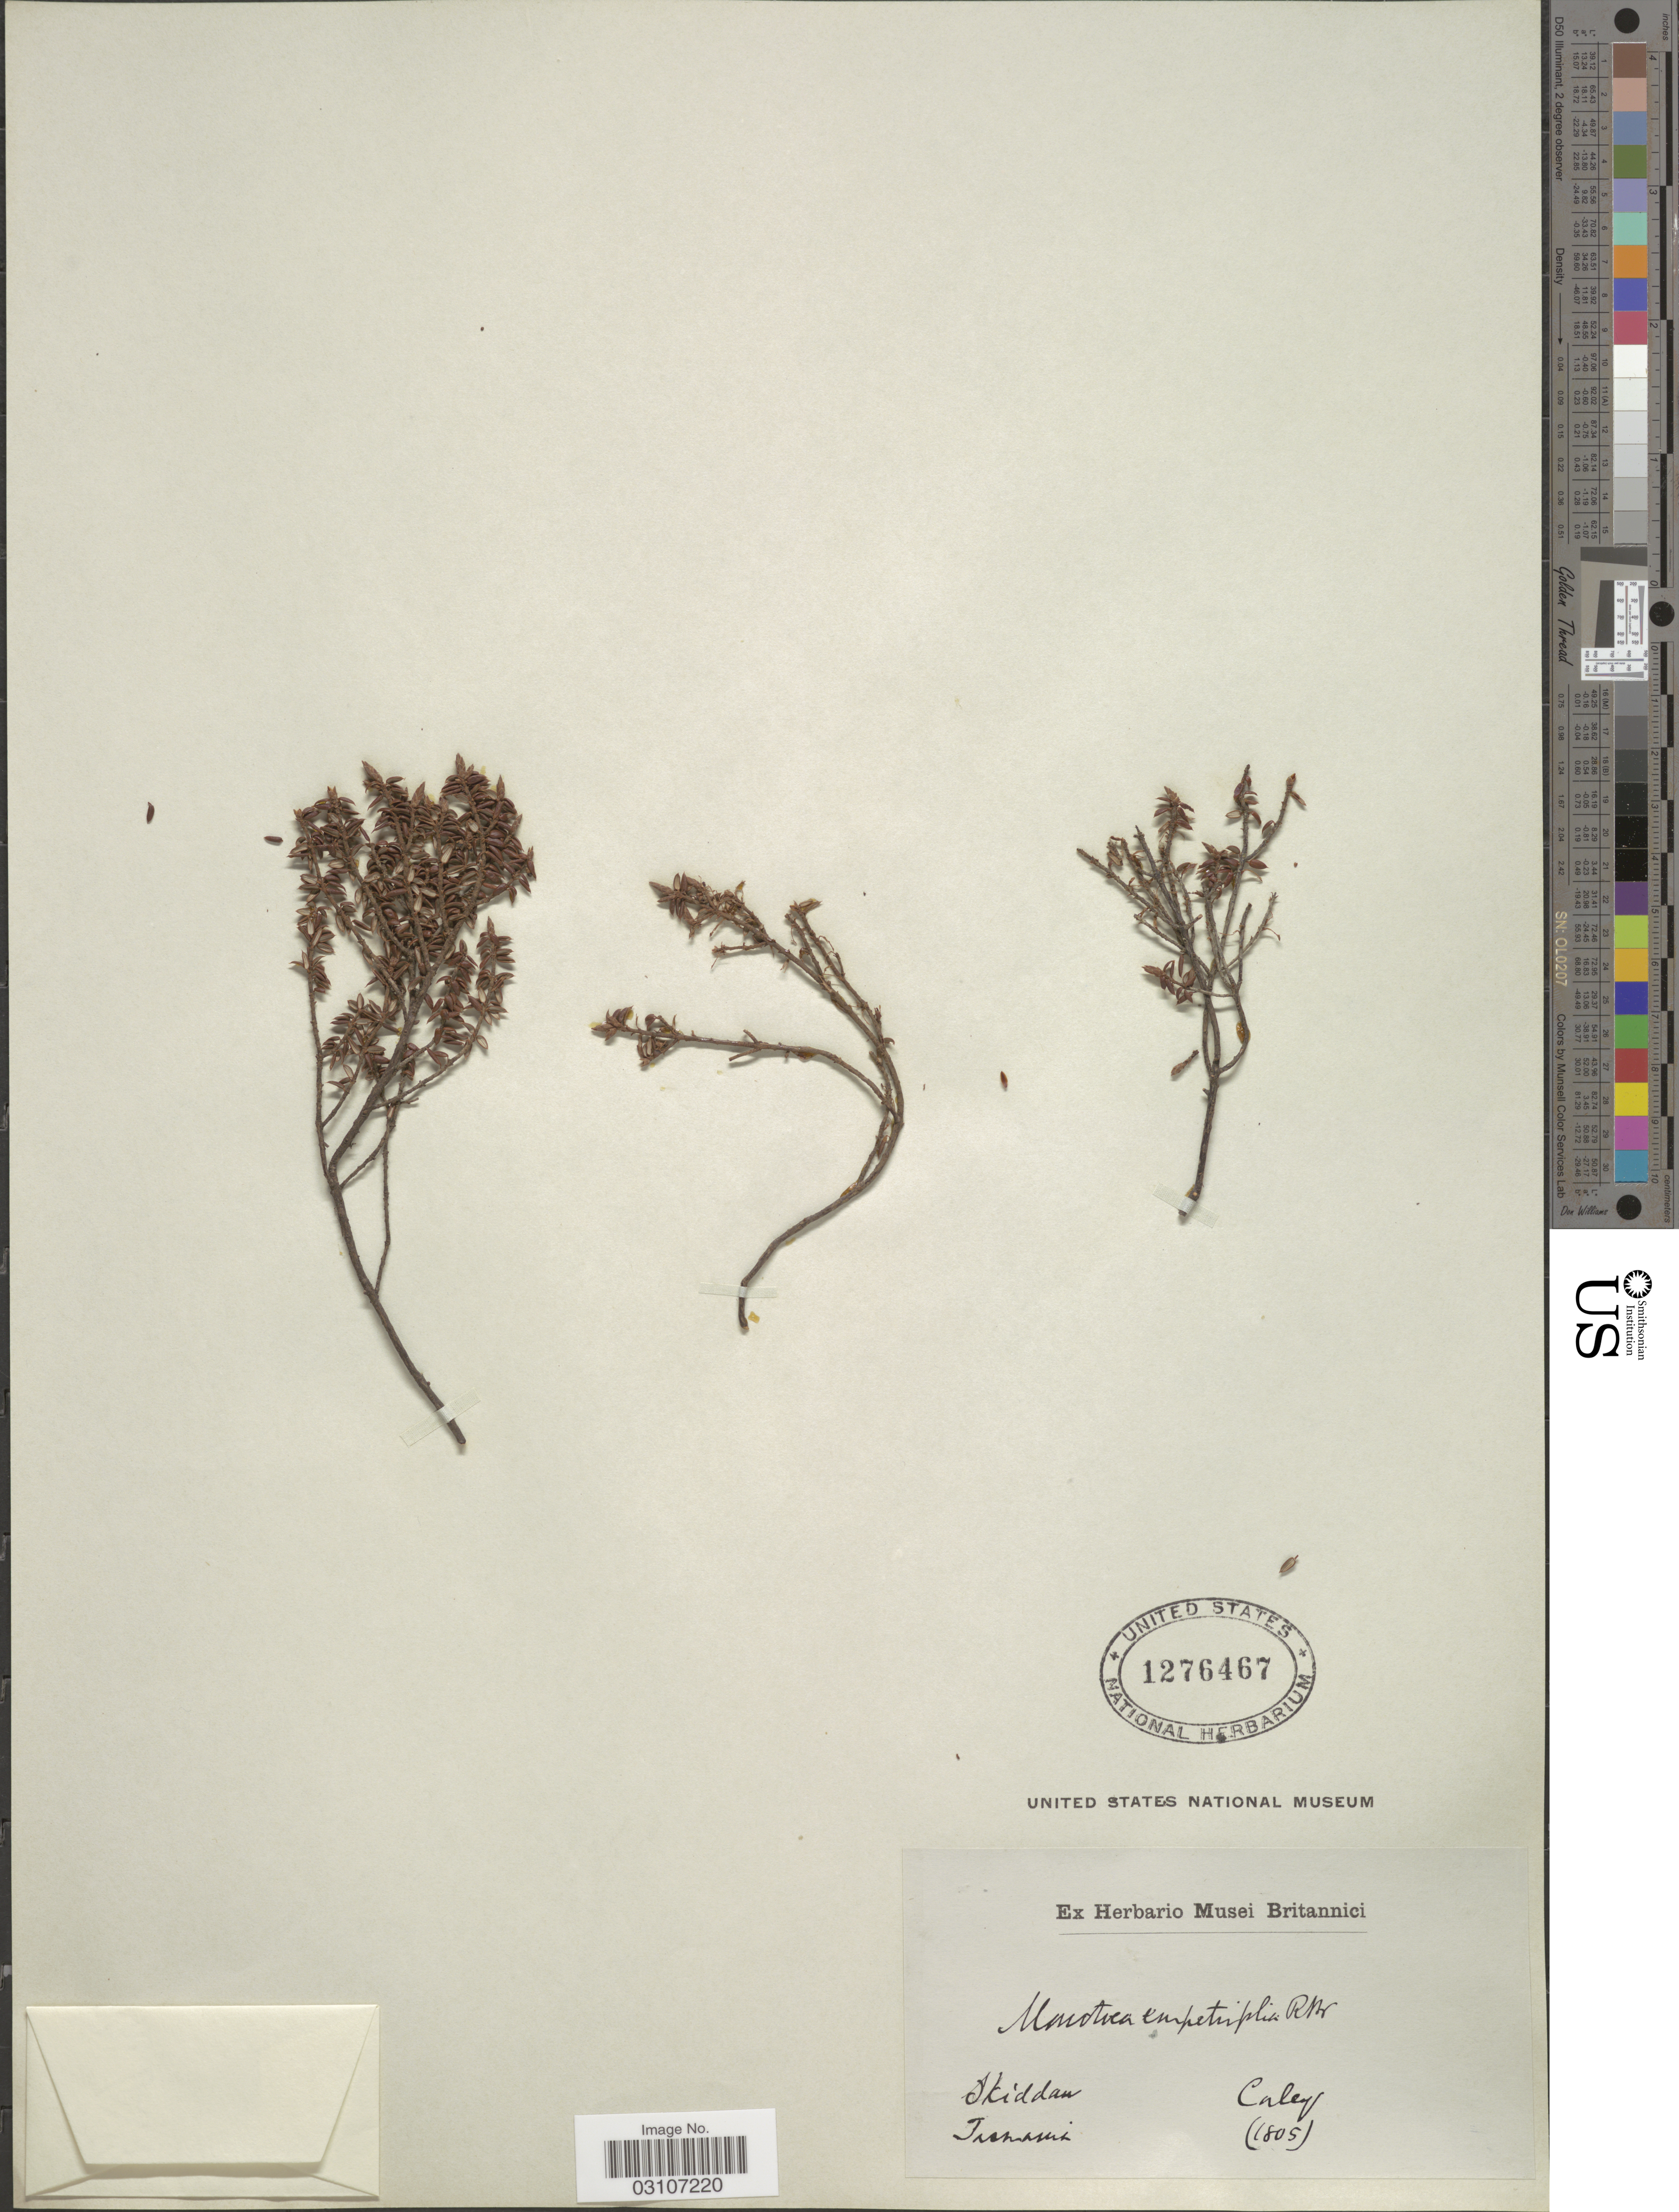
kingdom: Plantae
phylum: Tracheophyta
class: Magnoliopsida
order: Ericales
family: Ericaceae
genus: Monotoca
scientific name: Monotoca empetrifolia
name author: R. Br.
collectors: -. Caley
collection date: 1805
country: Australia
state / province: Tasmania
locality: Skiddaw.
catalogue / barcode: US 1276467